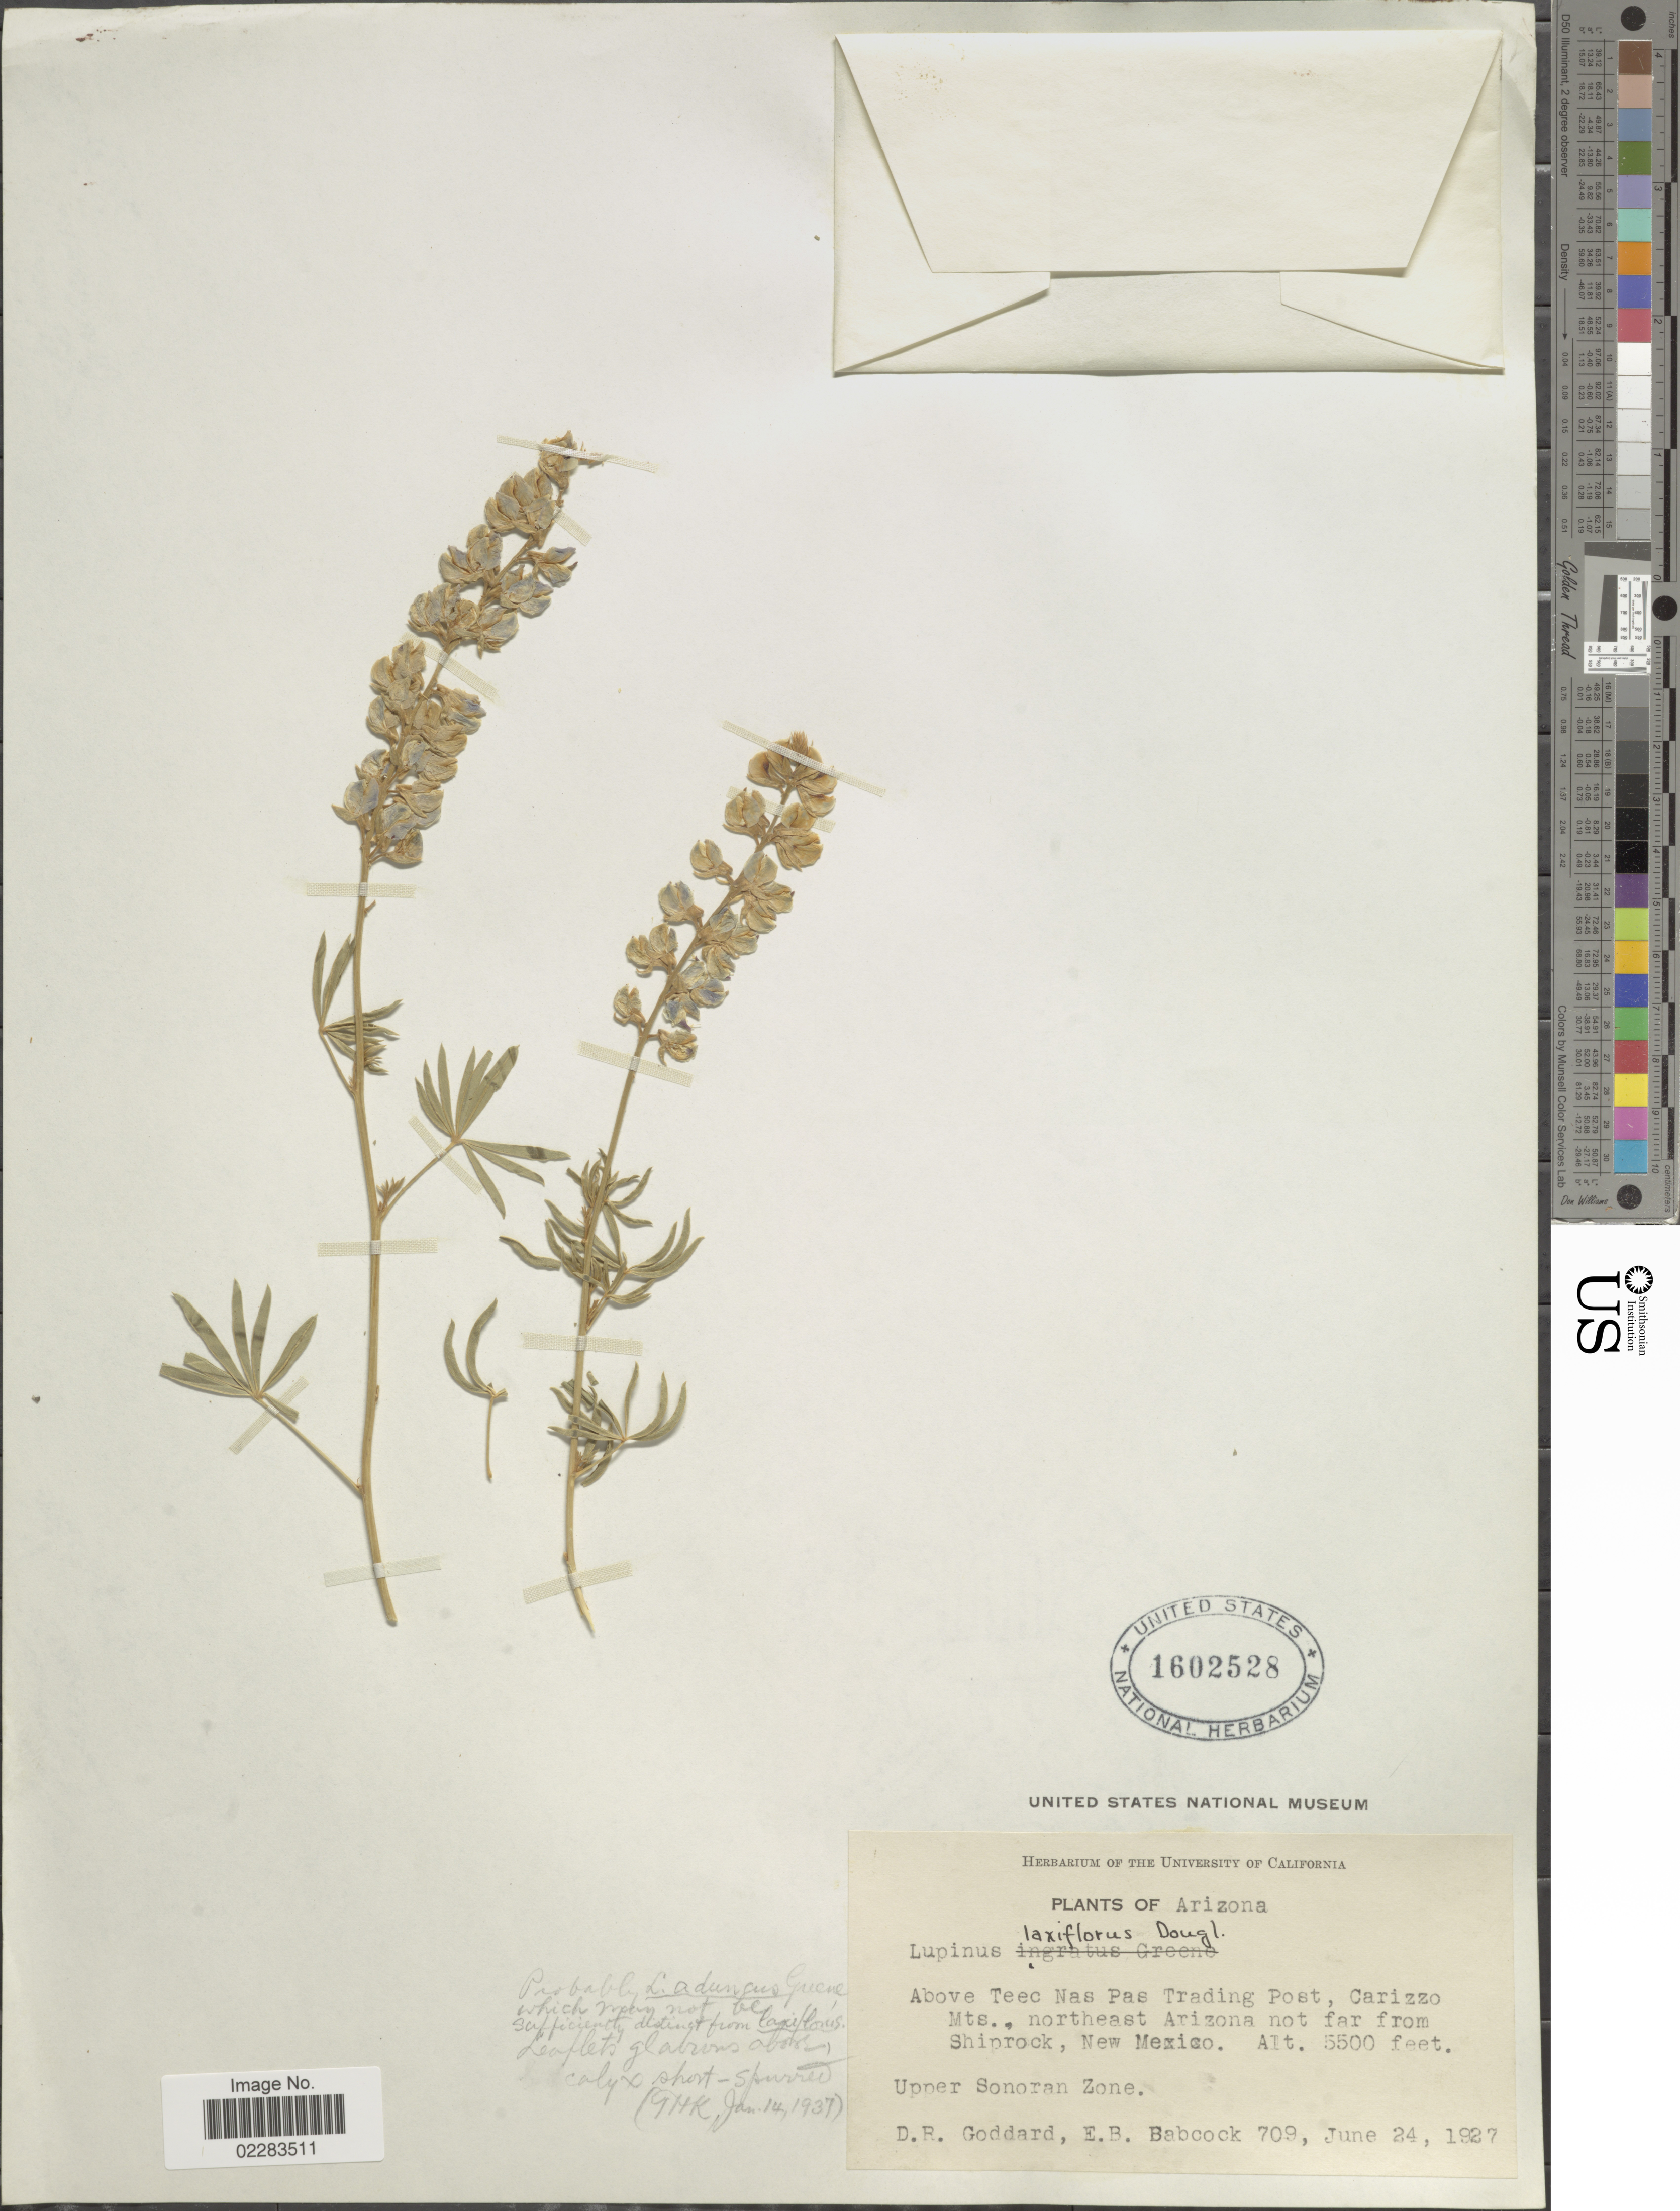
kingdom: Plantae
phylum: Tracheophyta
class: Magnoliopsida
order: Fabales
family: Fabaceae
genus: Lupinus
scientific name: Lupinus aduncus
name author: Greene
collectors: D. Goddard & E. B. Babcock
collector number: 709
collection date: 1927-06-24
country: United States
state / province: Arizona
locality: Above Teec Nas Pas Trading Post, Carizzo Mts., northeast Arizona not far from Shiprock, New Mexico. Upper Sonoran Zone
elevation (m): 1676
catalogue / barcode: US 1602528